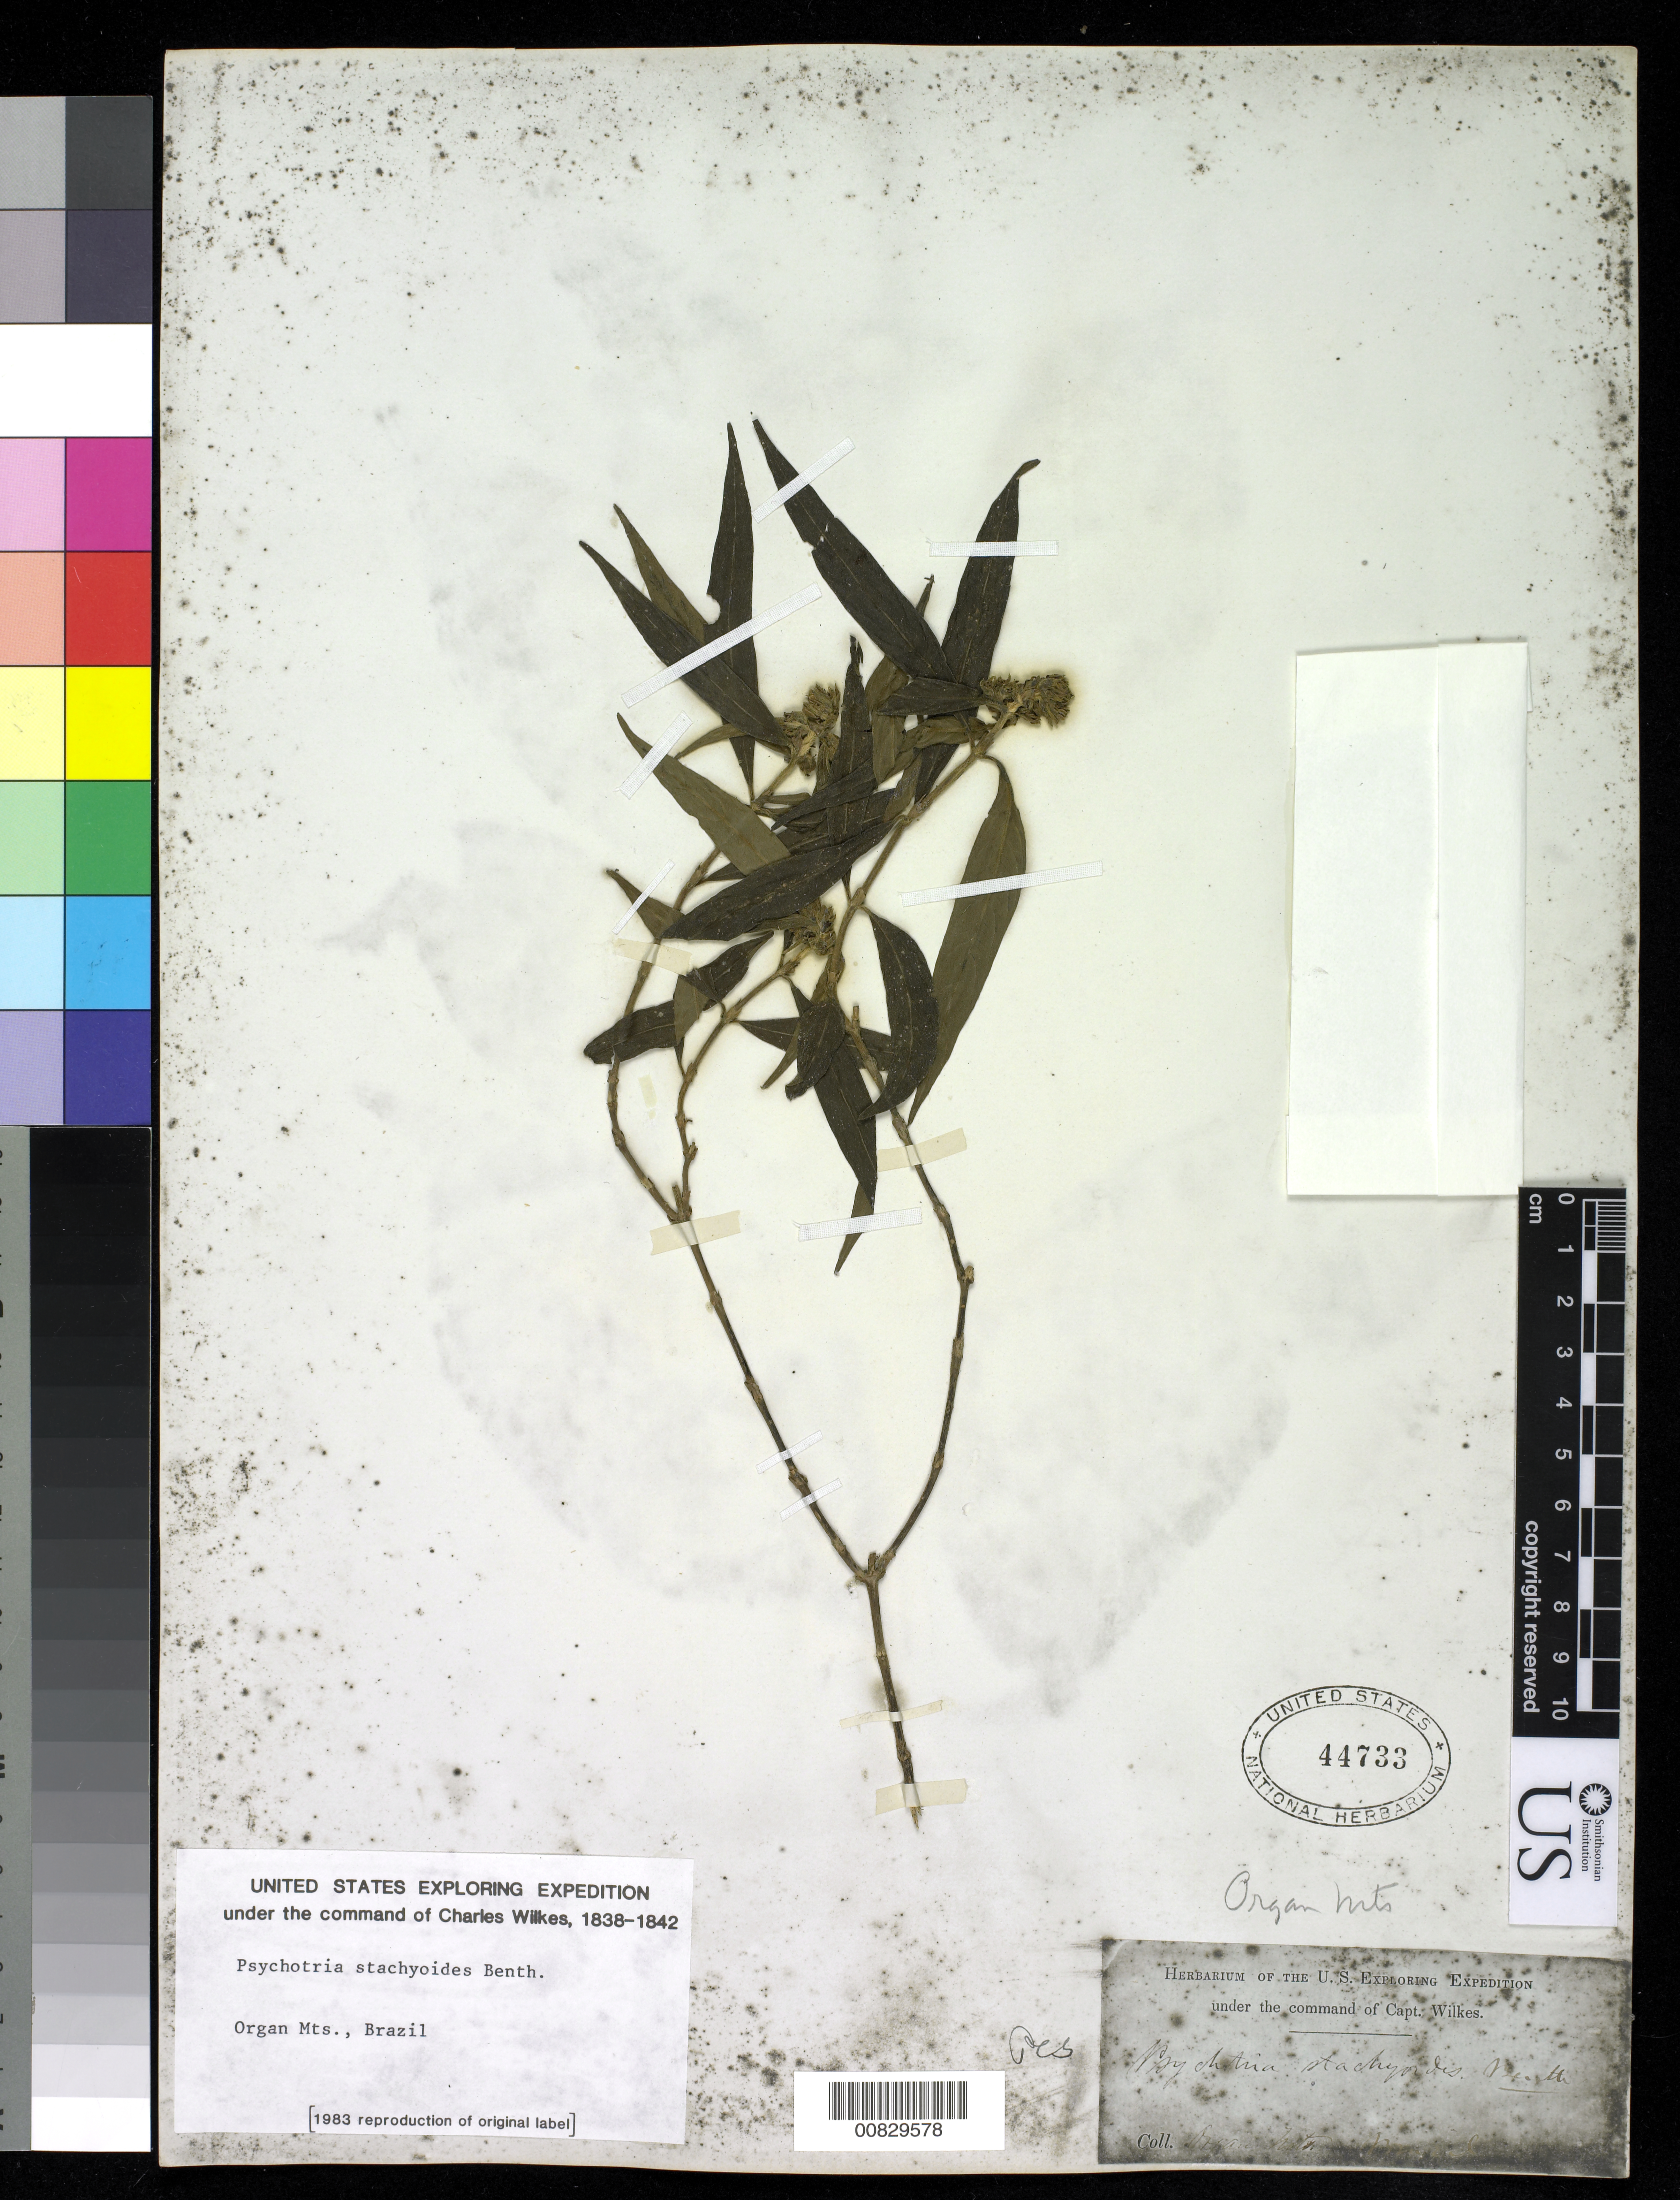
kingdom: Plantae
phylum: Tracheophyta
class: Magnoliopsida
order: Gentianales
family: Rubiaceae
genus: Psychotria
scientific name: Psychotria stachyoides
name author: Benth.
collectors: Wilkes Explor. Exped.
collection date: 1838/1842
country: Brazil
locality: Organ Mts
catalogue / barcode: US 44733